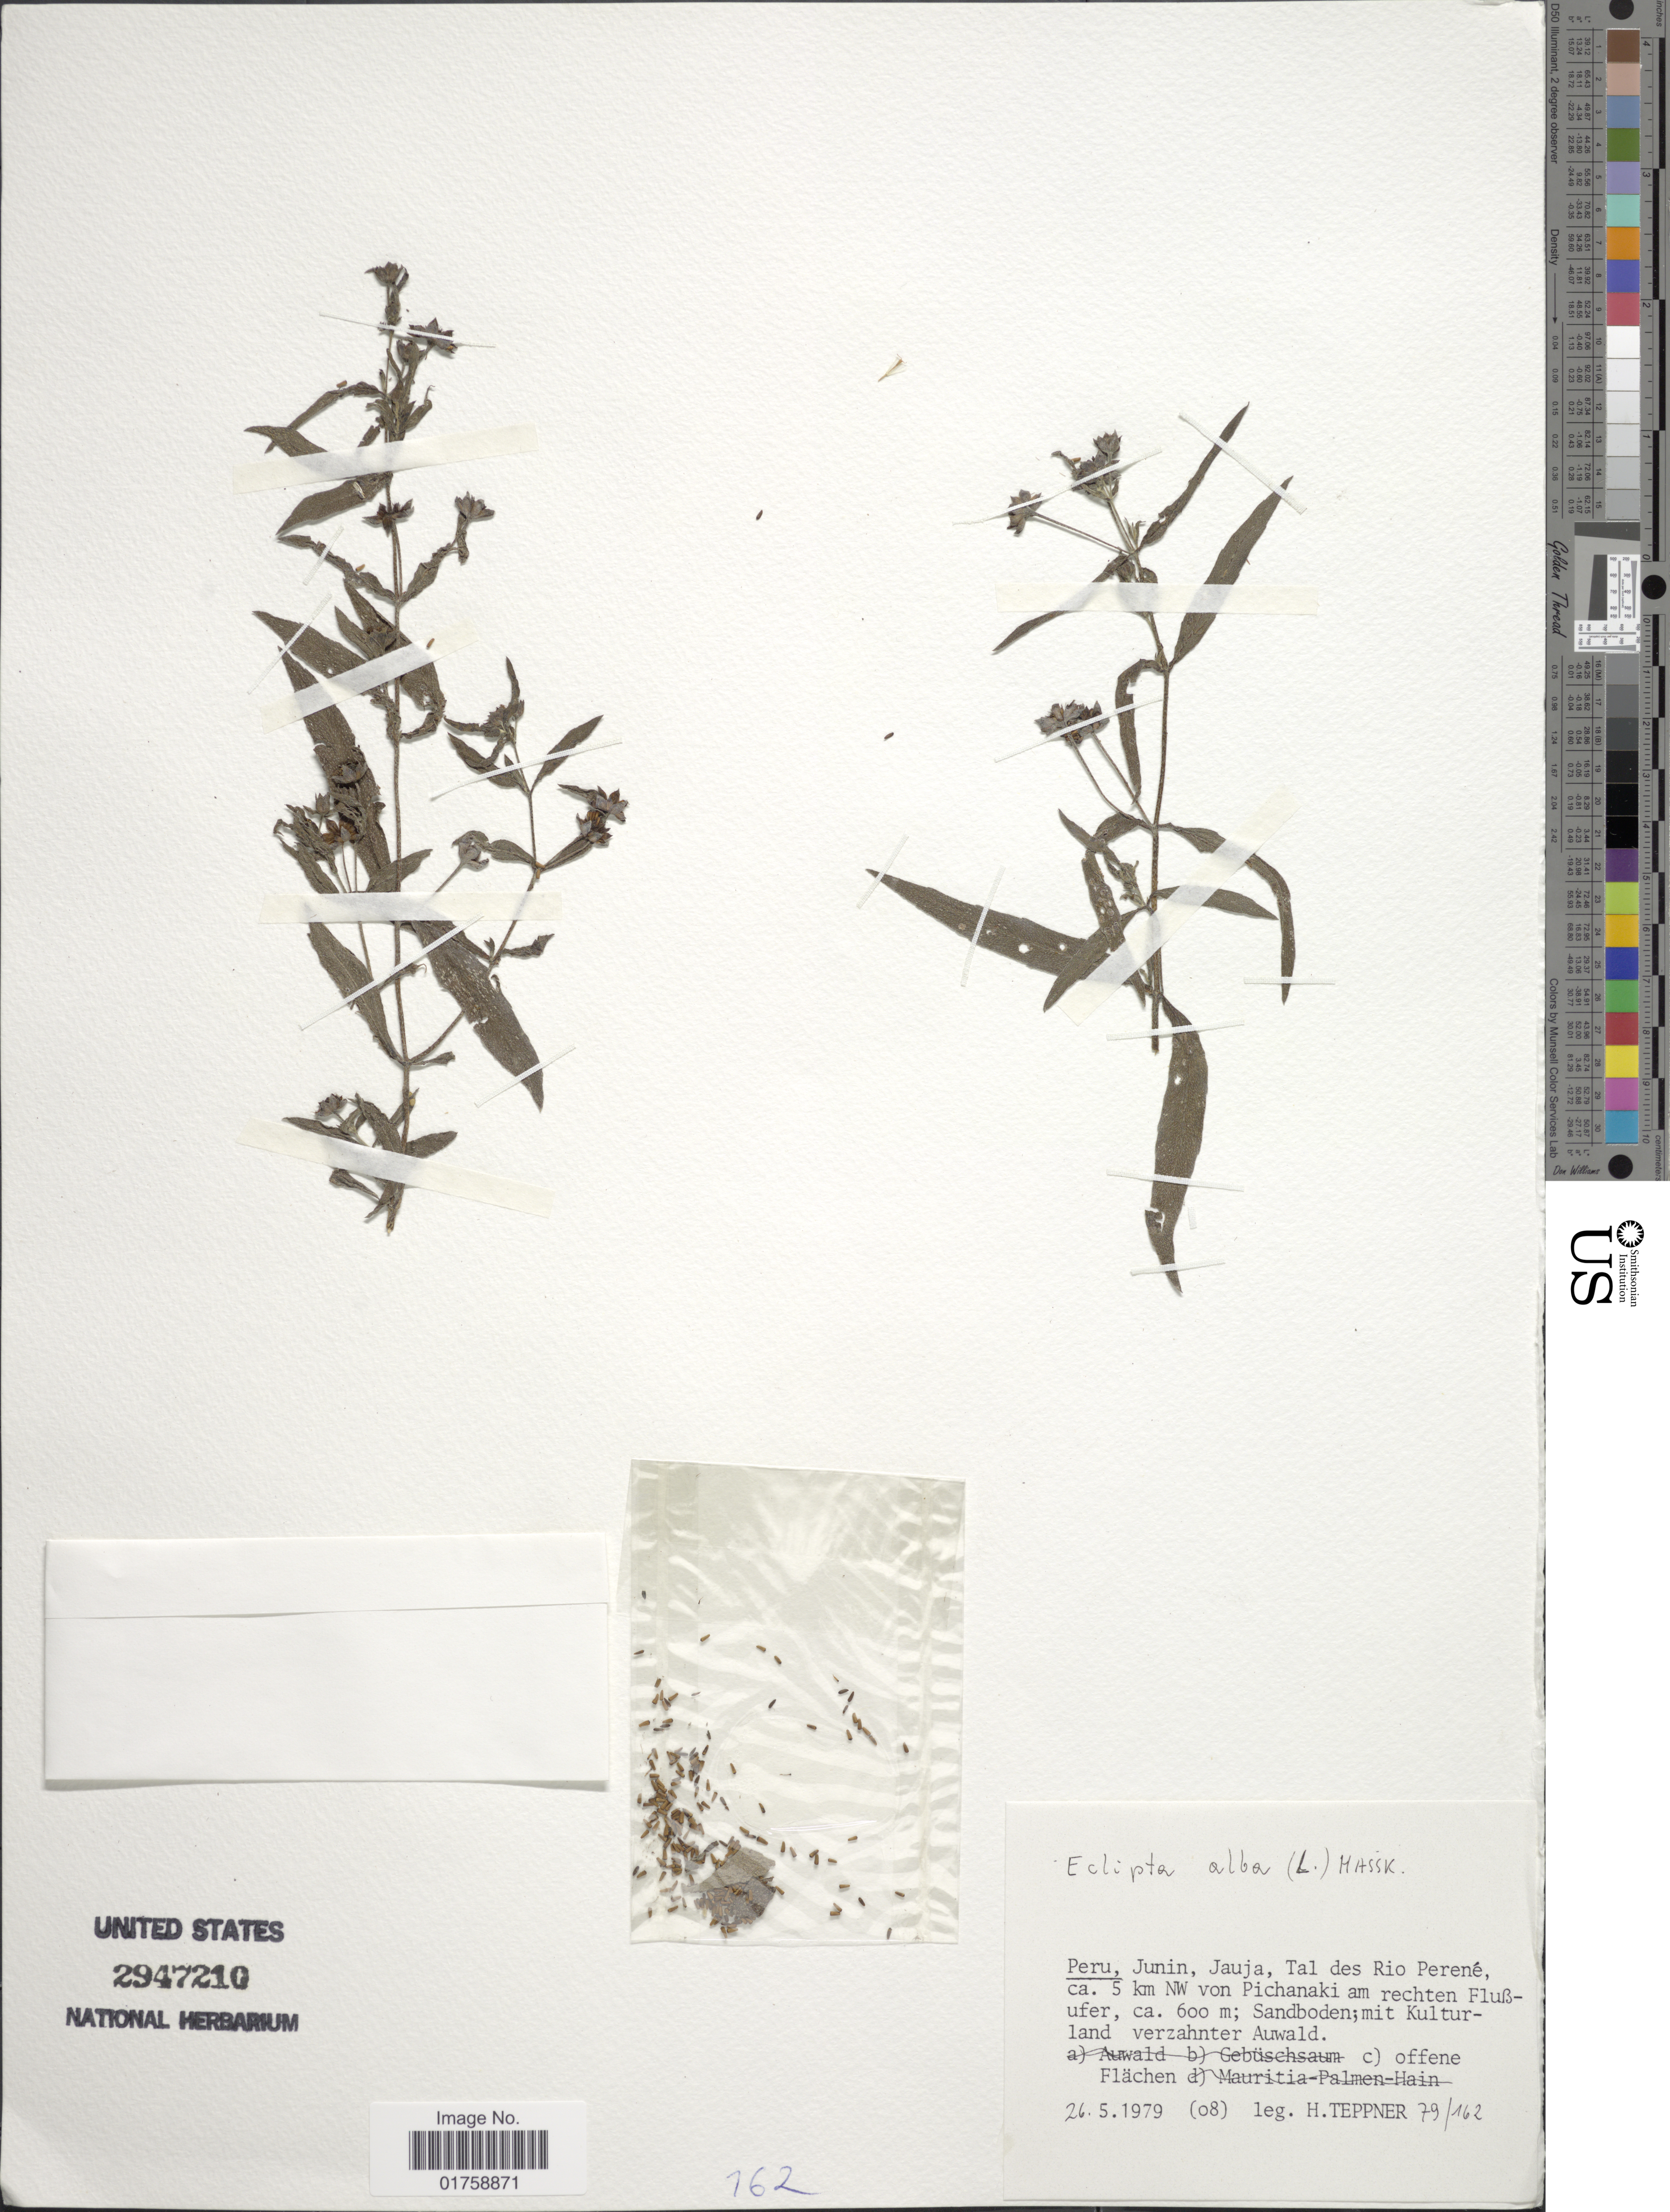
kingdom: Plantae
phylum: Tracheophyta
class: Magnoliopsida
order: Asterales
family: Asteraceae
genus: Eclipta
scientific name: Eclipta alba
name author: (L.) Hassk.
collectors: H. Teppner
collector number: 79/162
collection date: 1979-05-26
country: Peru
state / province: Junín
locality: Jauja, Tal des Rio Perene, ca. 5 km NW von Pichanaki am rechten Flußufer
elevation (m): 600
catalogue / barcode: US 2947210